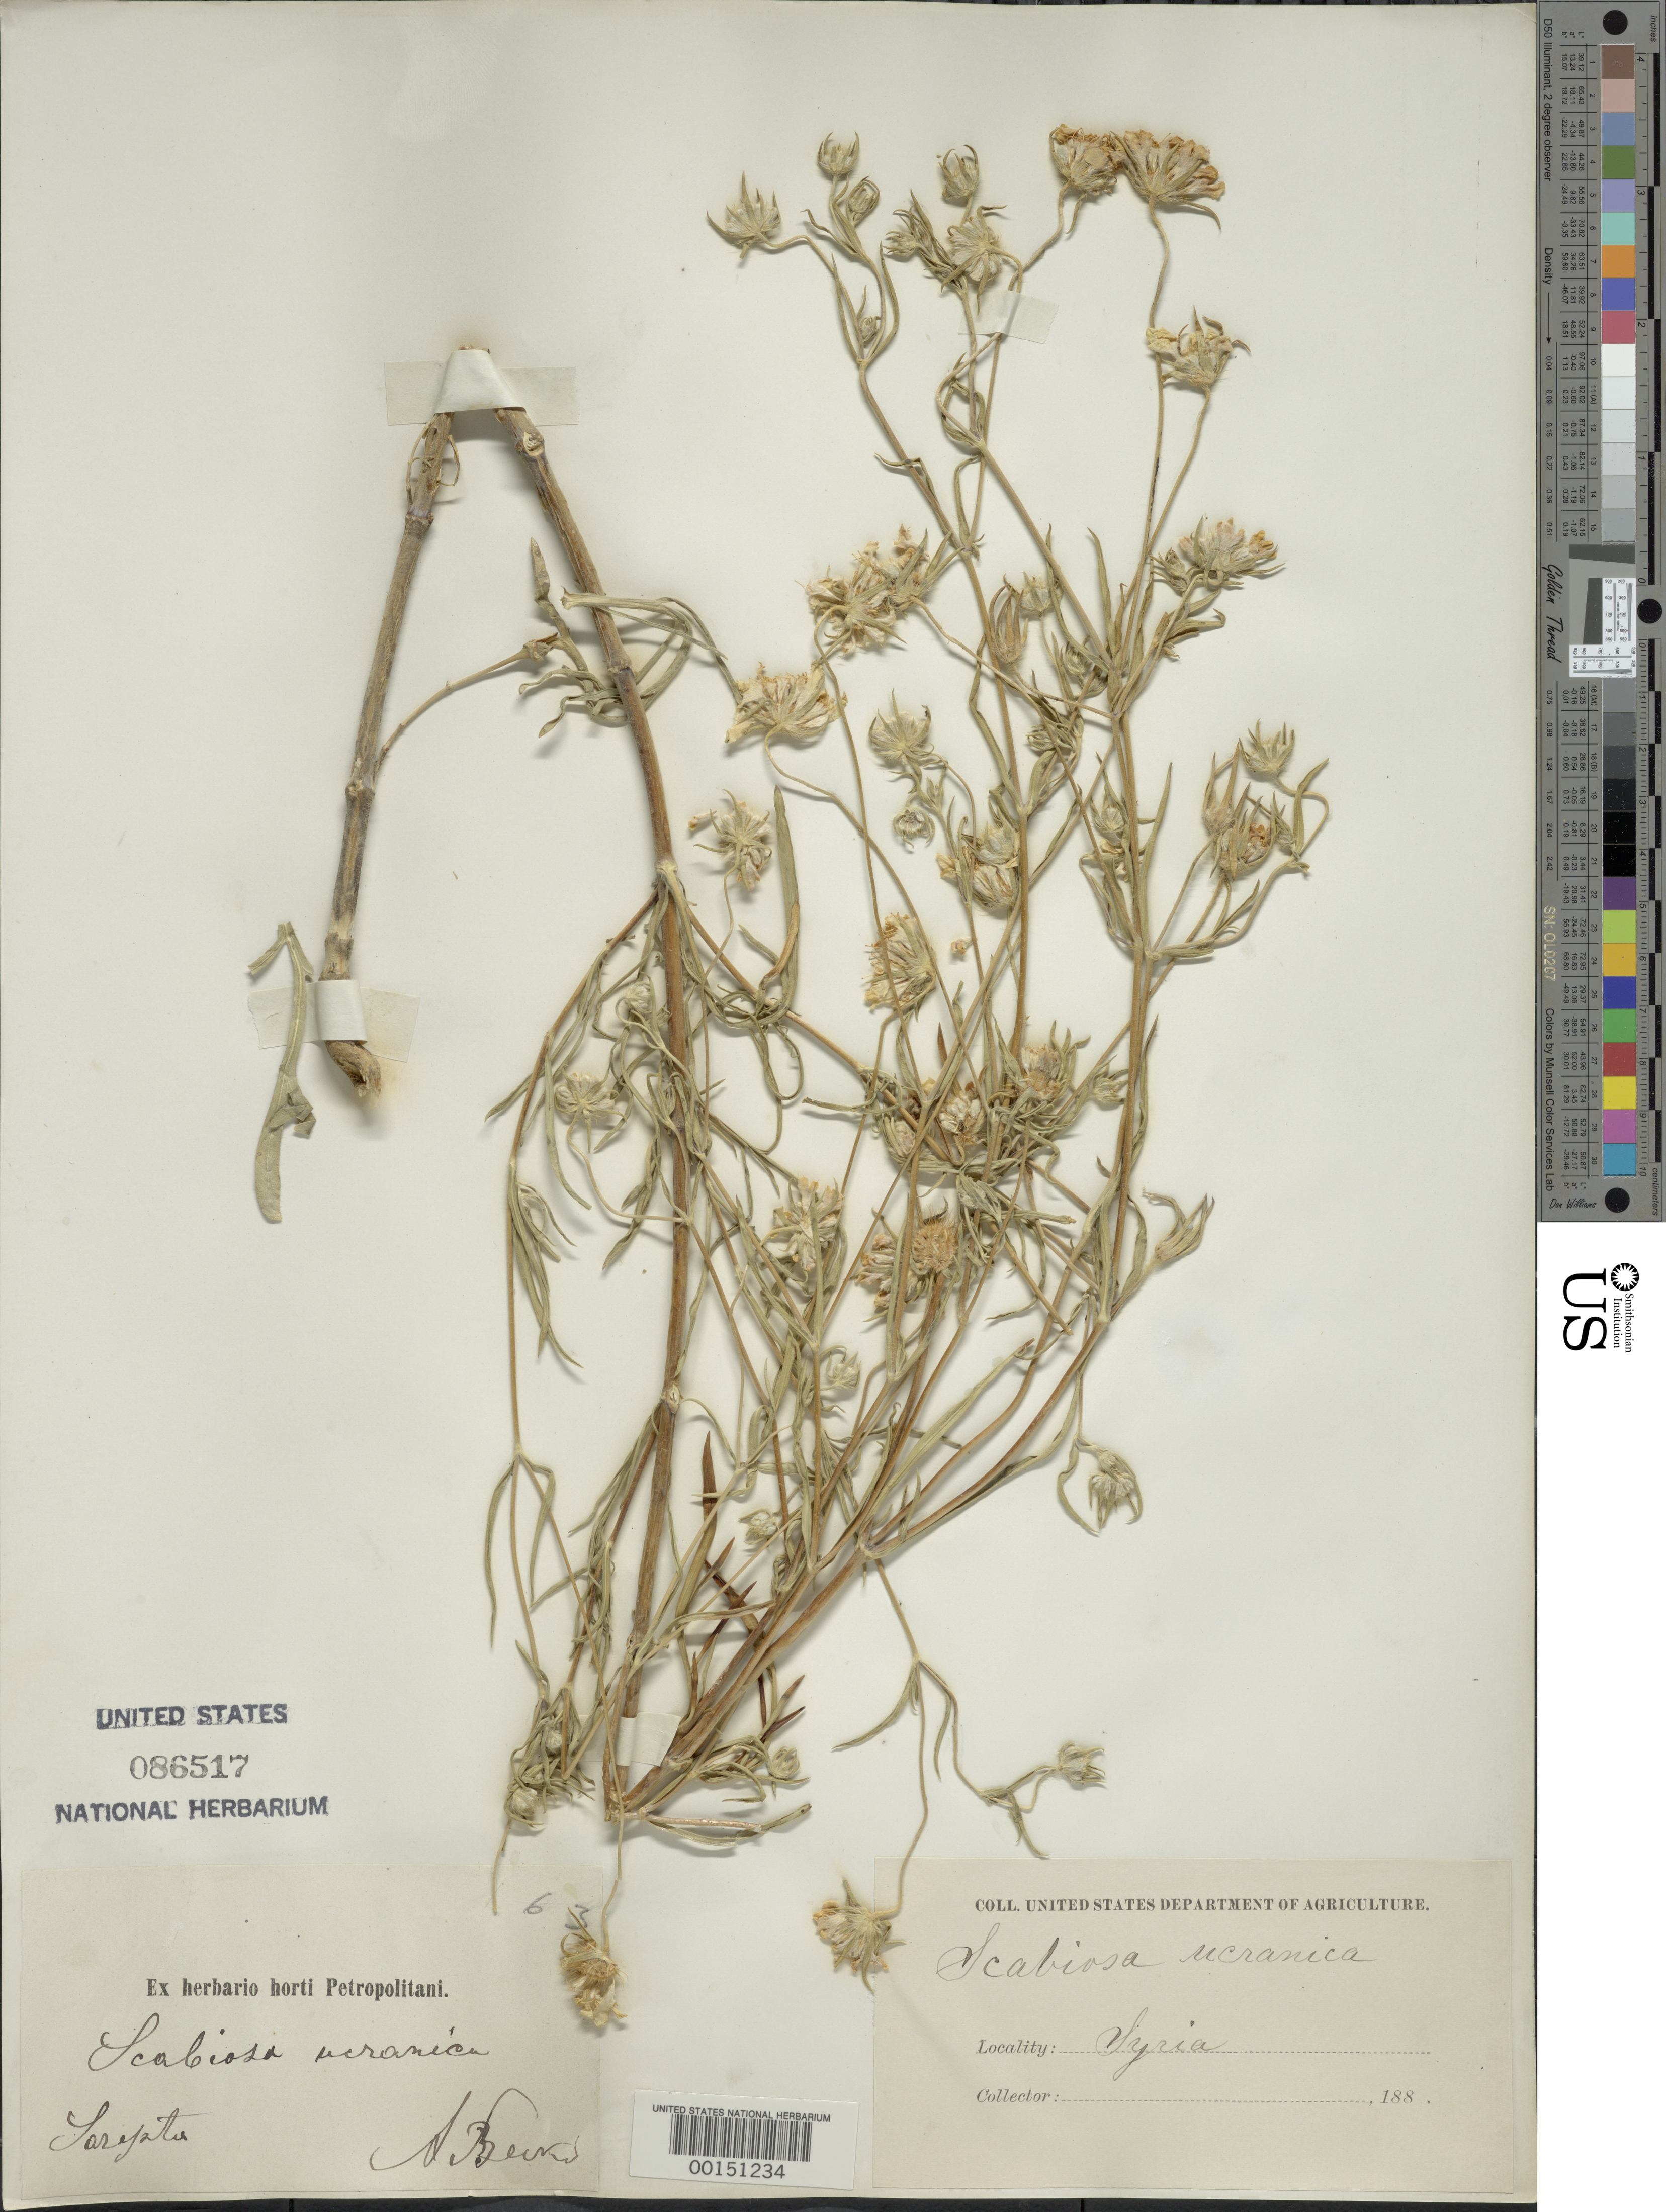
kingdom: Plantae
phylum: Tracheophyta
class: Magnoliopsida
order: Dipsacales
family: Caprifoliaceae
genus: Scabiosa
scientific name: Scabiosa ucranica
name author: L.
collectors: A. Becker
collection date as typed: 188-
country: Russian Federation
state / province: Volgograd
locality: Sarepta.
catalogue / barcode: US 86517